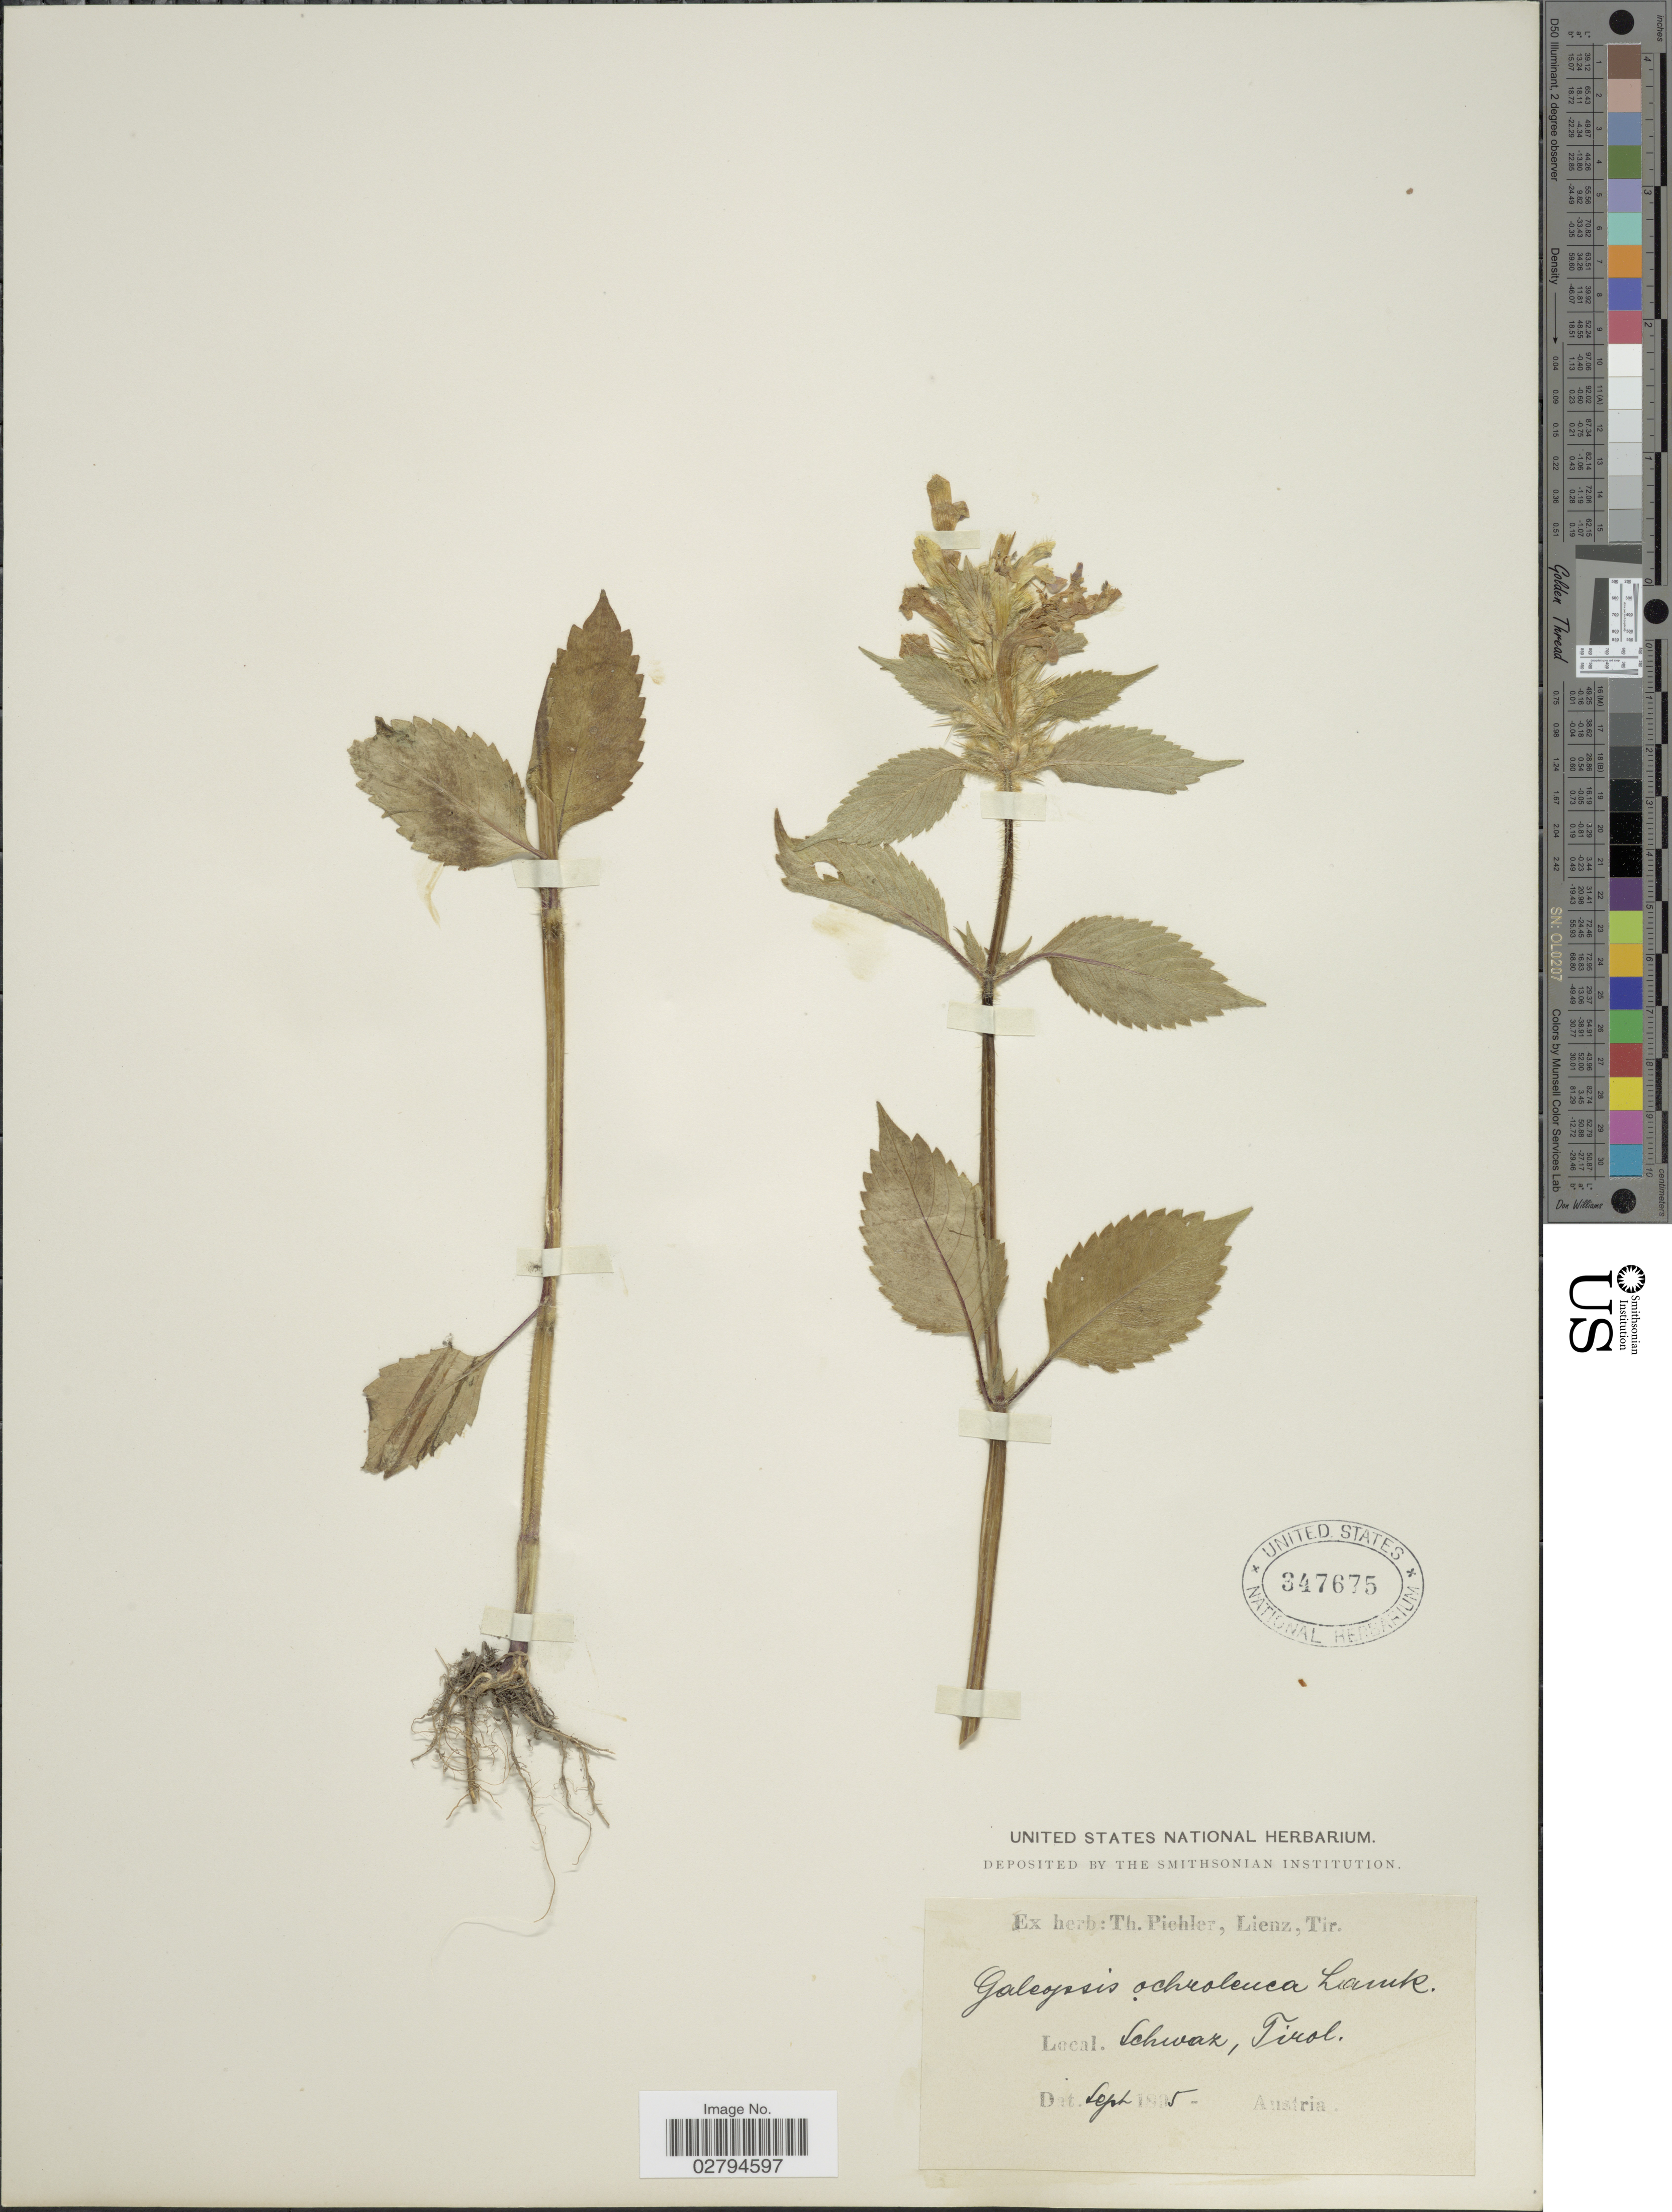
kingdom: Plantae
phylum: Tracheophyta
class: Magnoliopsida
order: Lamiales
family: Lamiaceae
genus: Galeopsis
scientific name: Galeopsis ochroleuca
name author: Lam.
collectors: ex herb. T. Pichler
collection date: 1895-09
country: Austria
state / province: Tirol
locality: Schwaz.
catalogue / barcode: US 347675